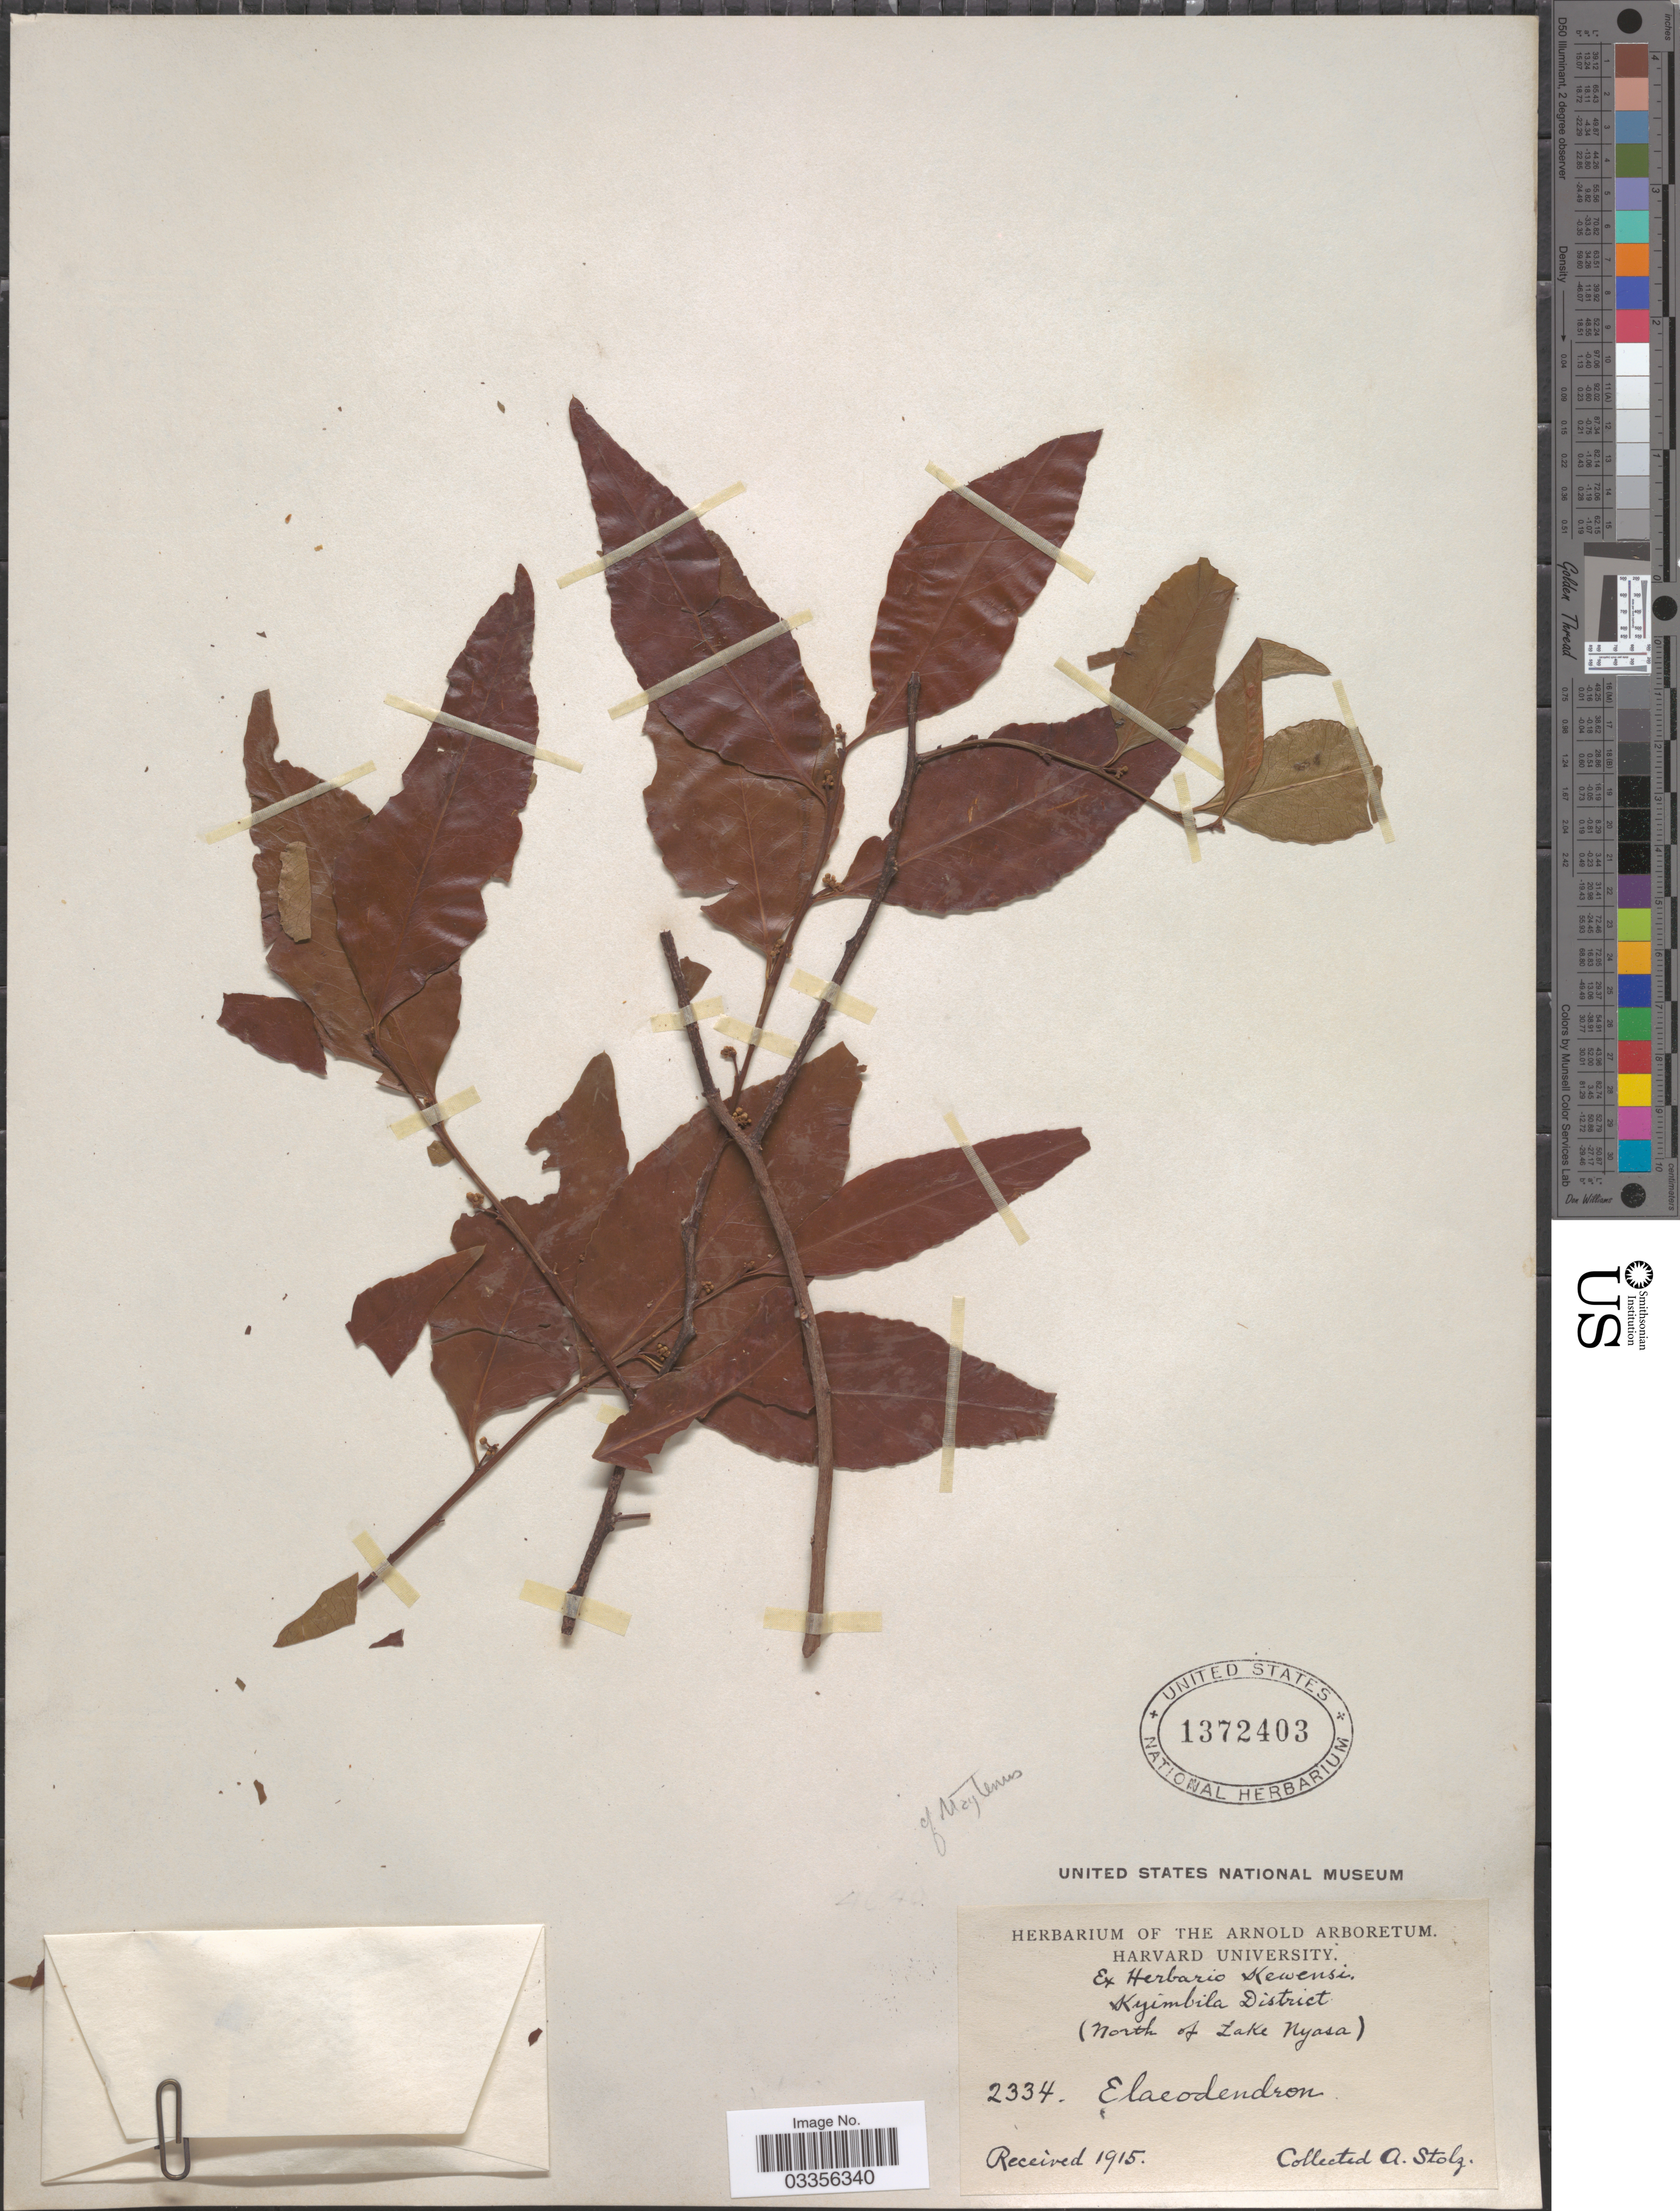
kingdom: Plantae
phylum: Tracheophyta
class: Magnoliopsida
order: Celastrales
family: Celastraceae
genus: Elaeodendron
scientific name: Elaeodendron sp.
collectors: A. Stolz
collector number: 2334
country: Tanzania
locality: Kyimbila District (North of Lake Nyasa).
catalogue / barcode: US 1372403